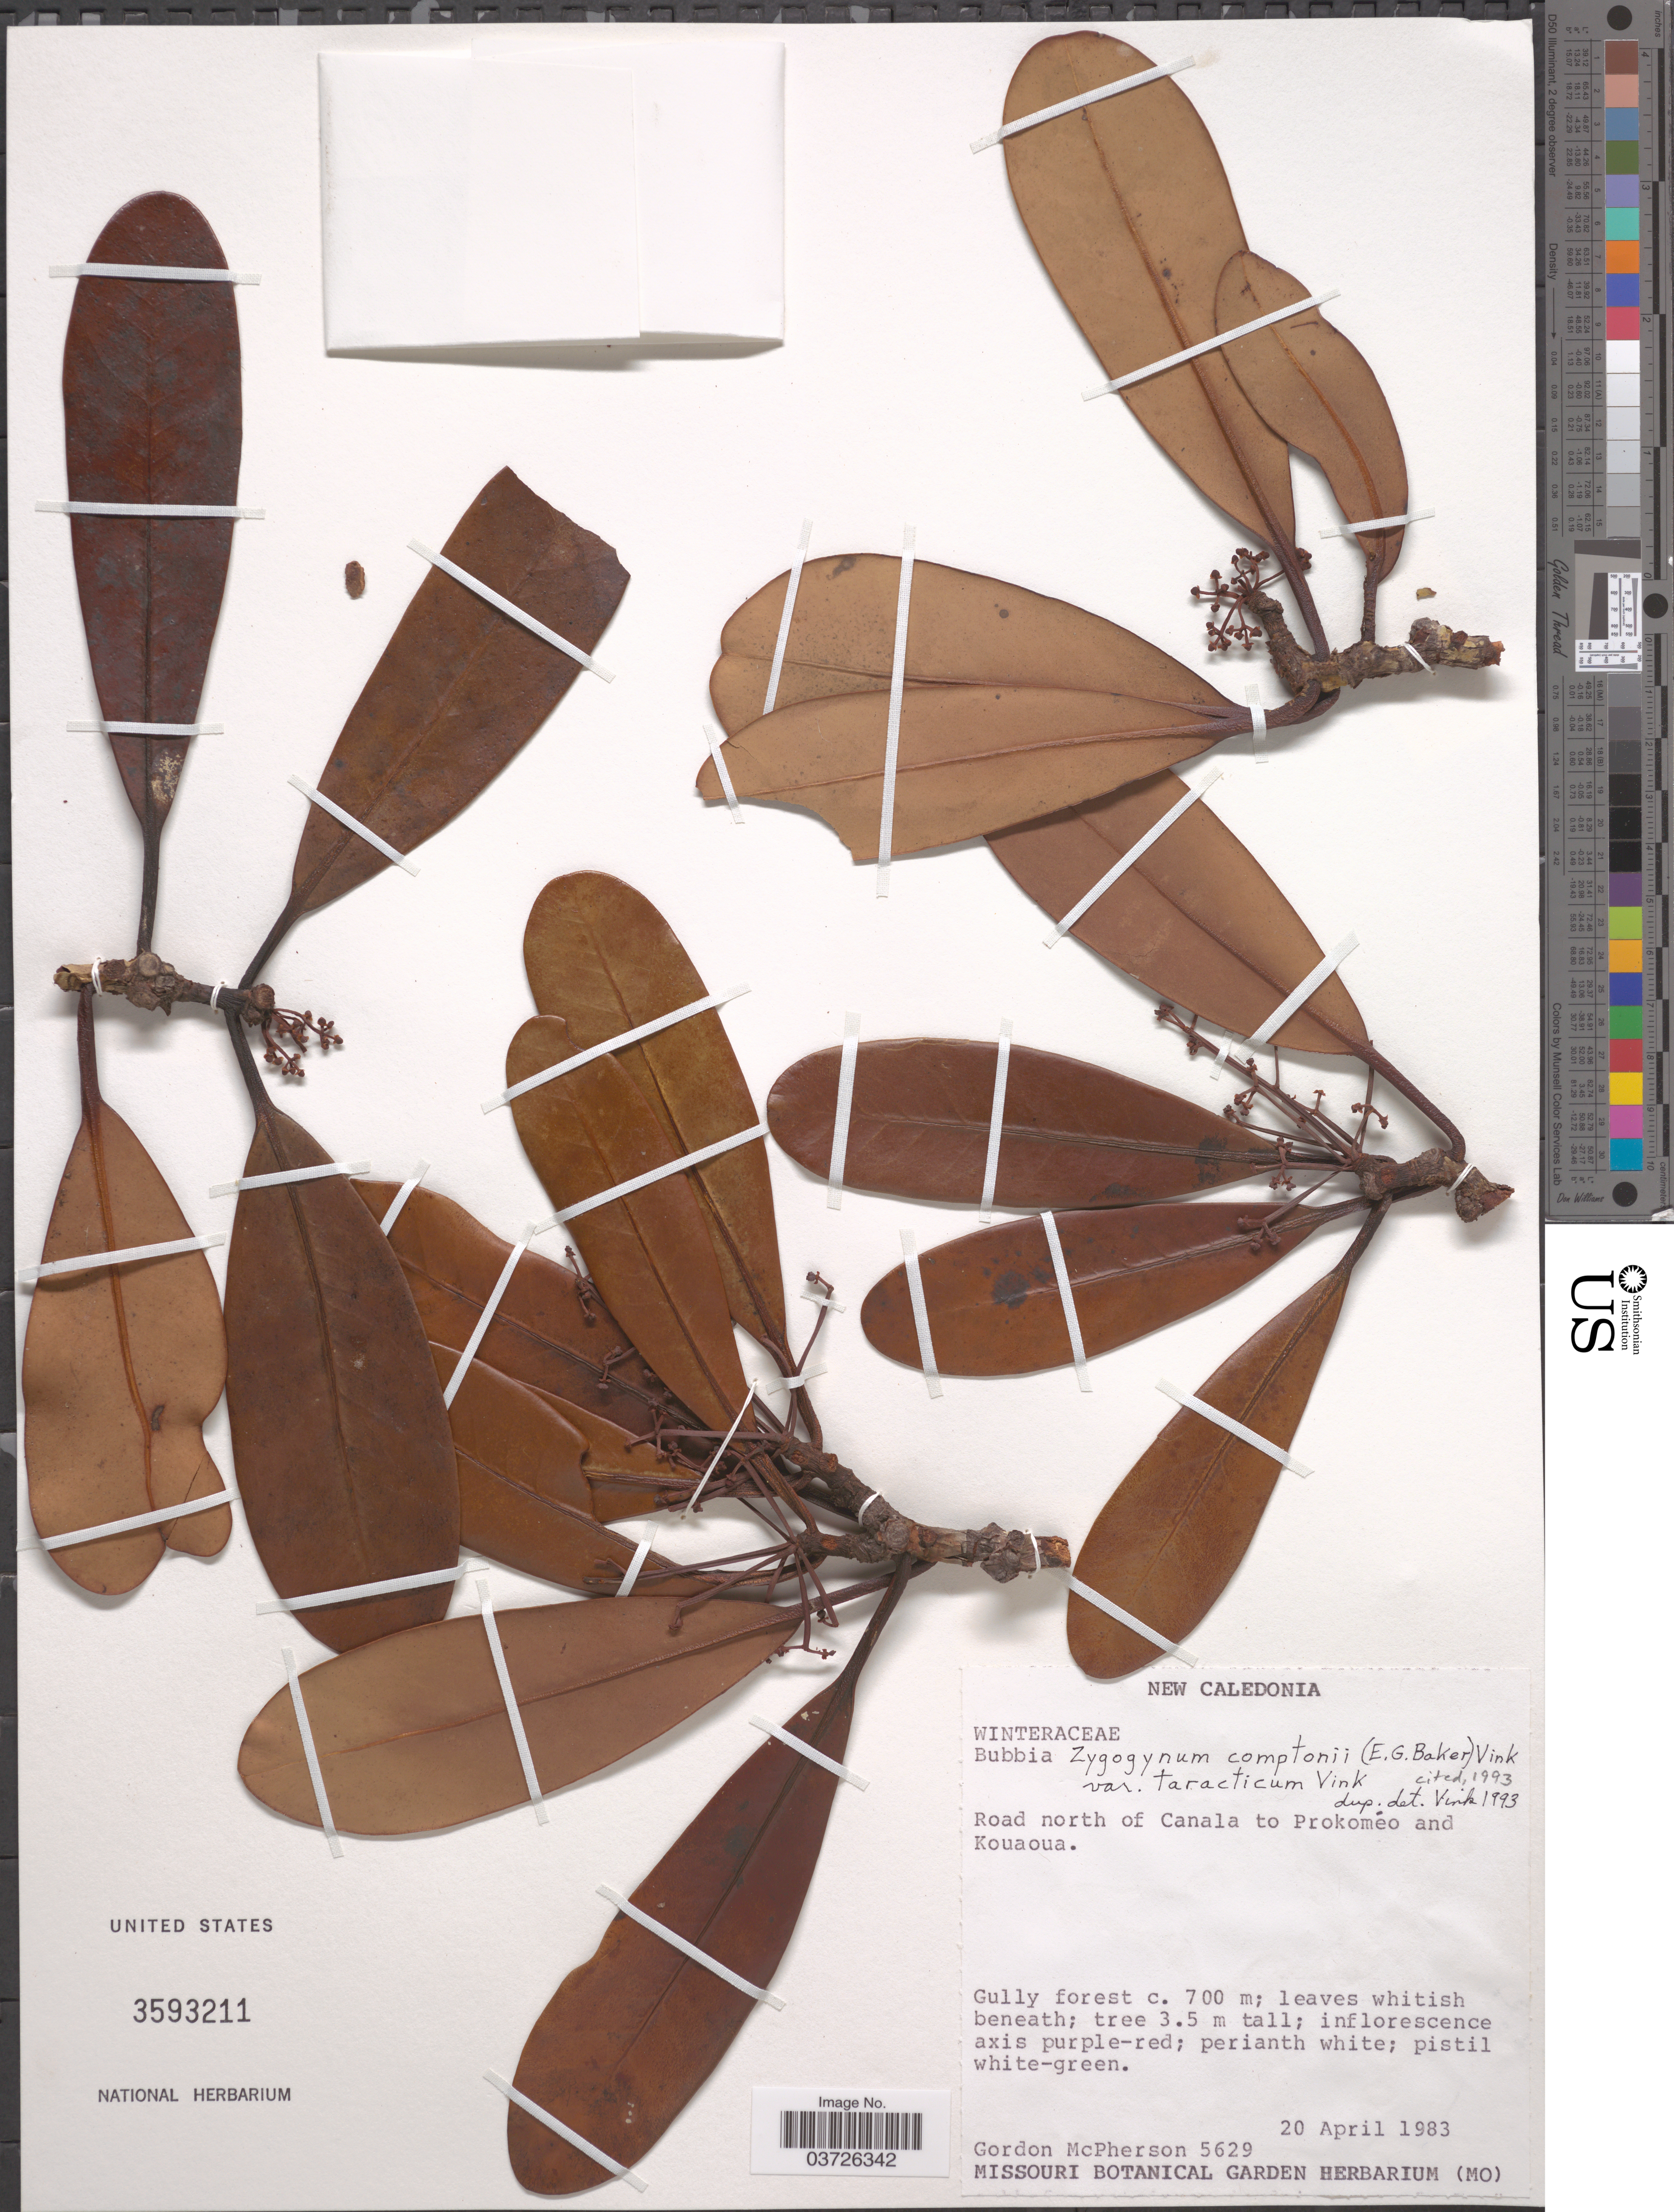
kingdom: Plantae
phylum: Tracheophyta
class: Magnoliopsida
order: Canellales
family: Winteraceae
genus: Zygogynum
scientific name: Zygogynum comptonii var. taracticum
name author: Vink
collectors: G. D. McPherson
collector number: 5629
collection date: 1983-04-20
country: New Caledonia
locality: Road north of Canala to Prokoméo and Kouaoua.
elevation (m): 700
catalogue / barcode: US 3593211